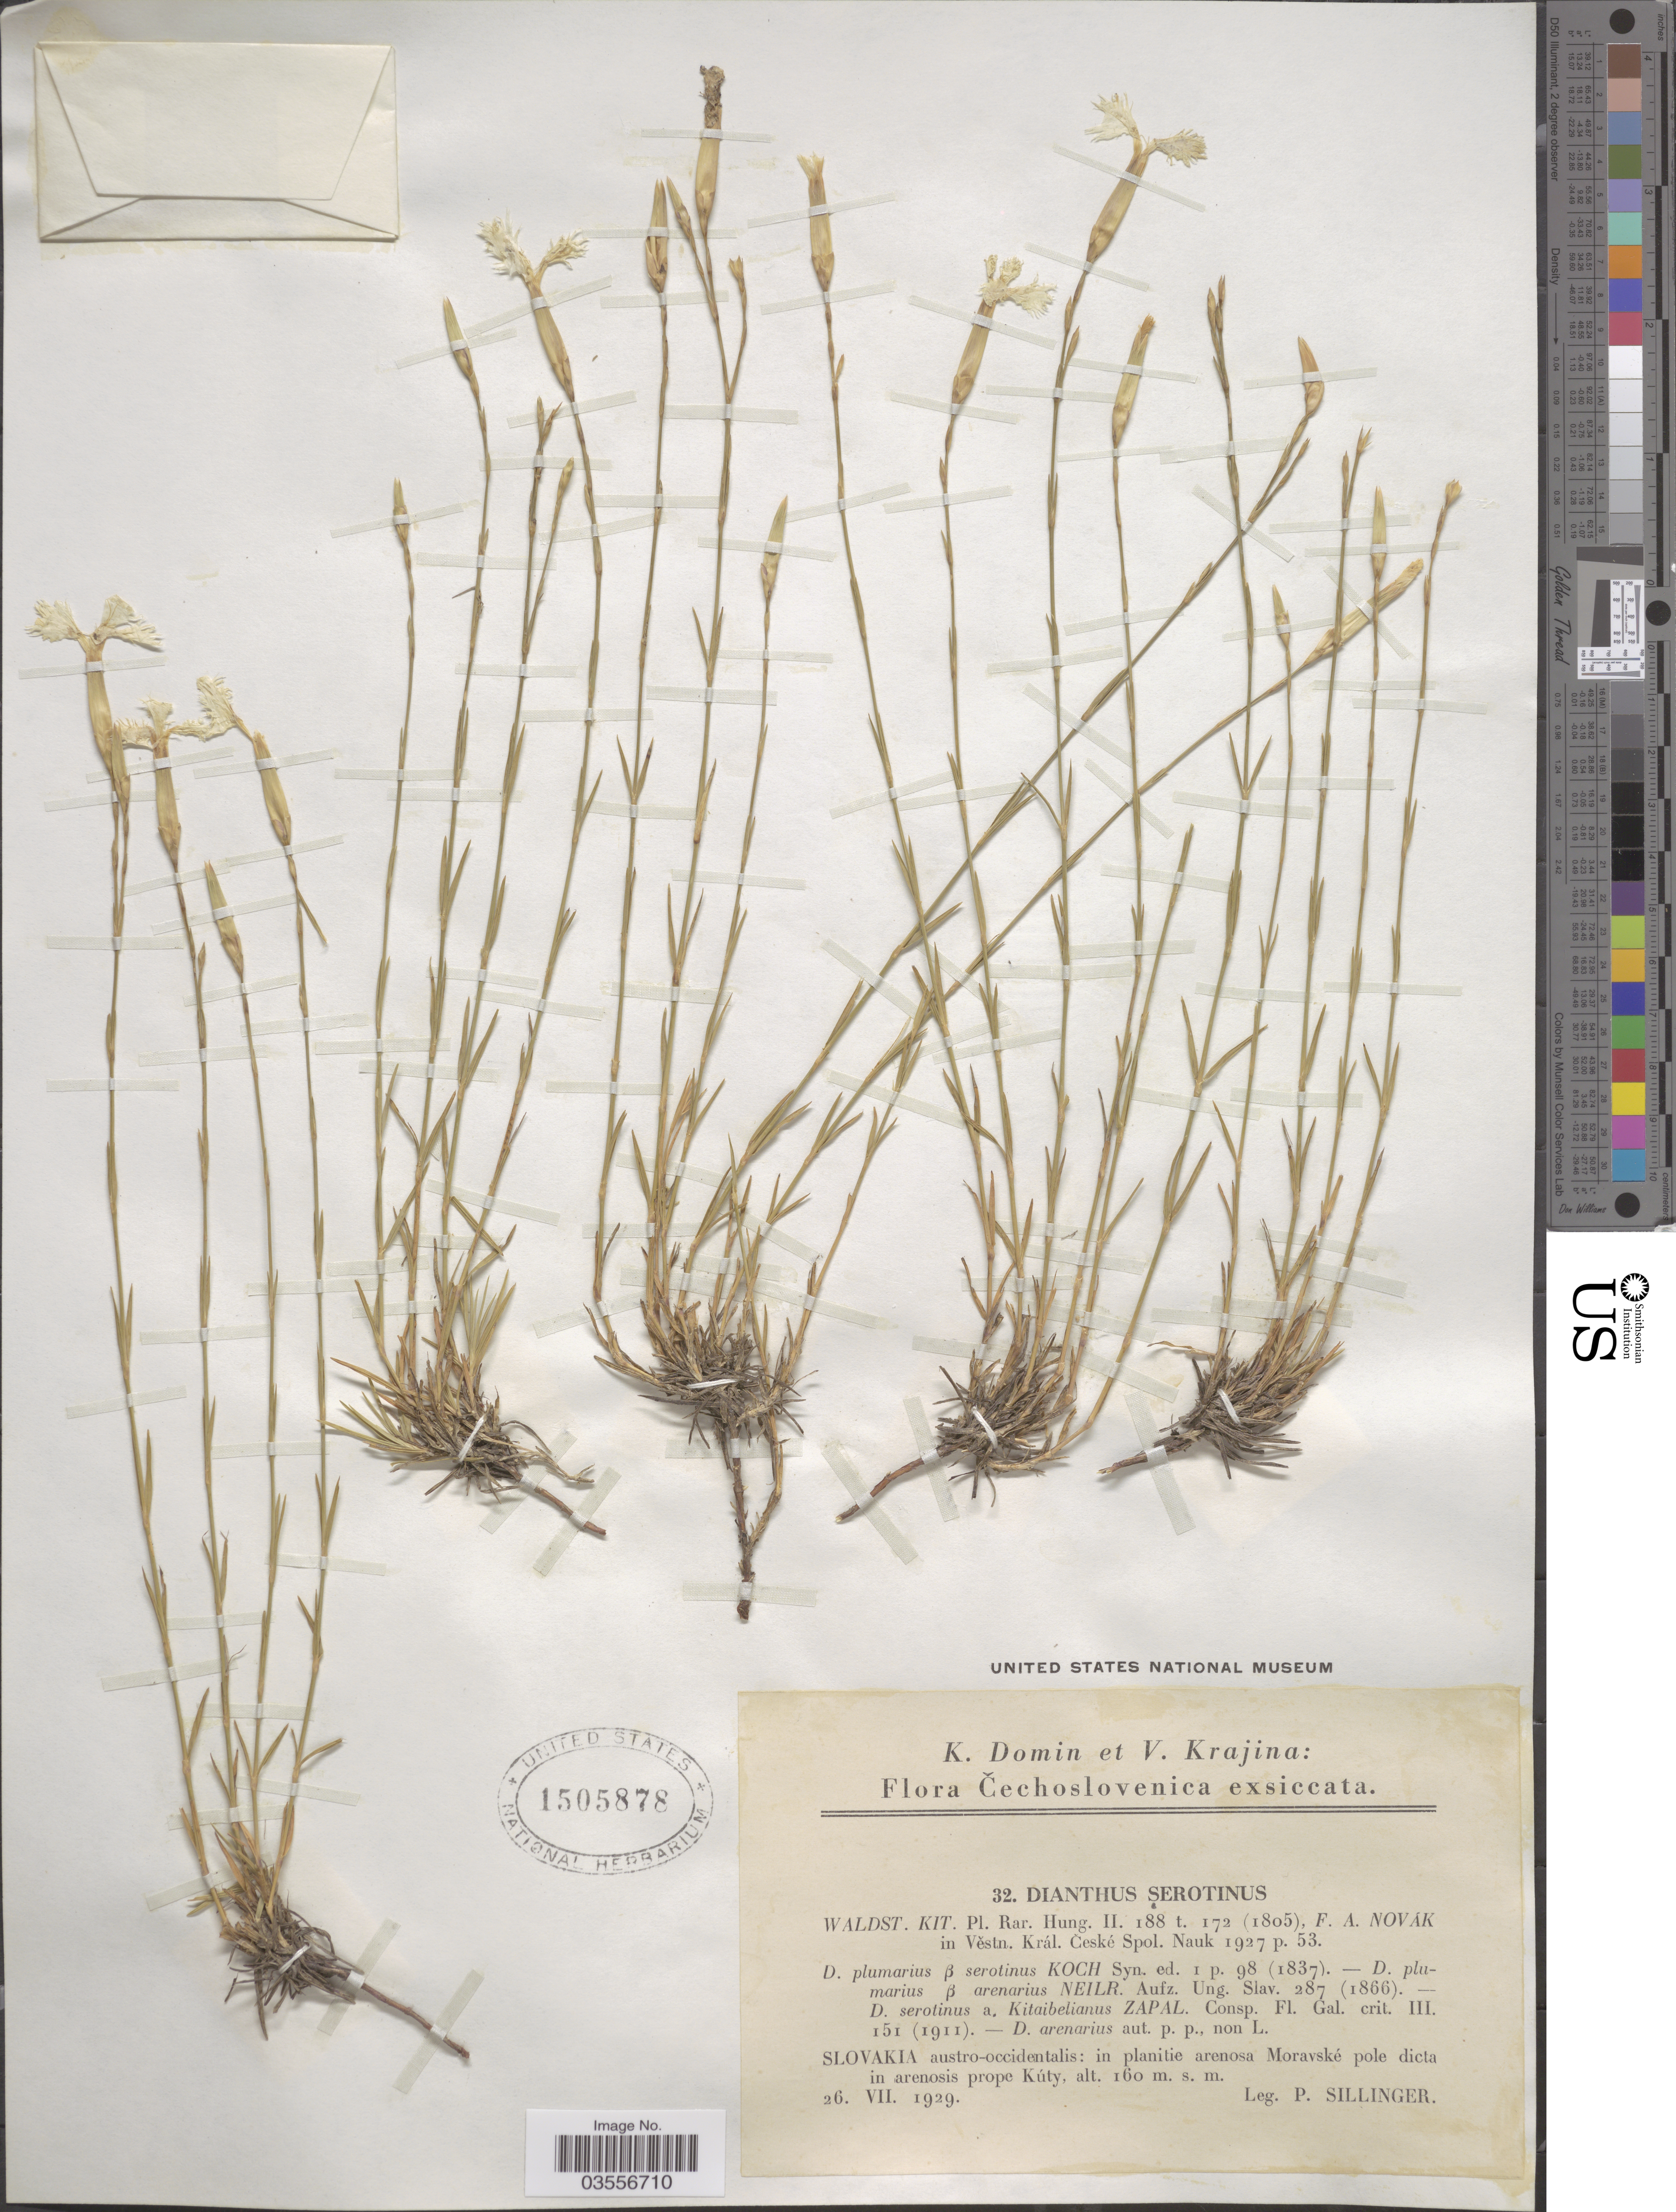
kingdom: Plantae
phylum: Tracheophyta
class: Magnoliopsida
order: Caryophyllales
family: Caryophyllaceae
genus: Dianthus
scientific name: Dianthus serotinus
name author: Waldst. & Kit.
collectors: P. Sillinger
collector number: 32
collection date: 1929-07-26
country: Slovakia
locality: Čechoslovenica. Slovakia austro-occidentalis: in planitie arenosa Moravské pole dicta in arenosis prope Kúty.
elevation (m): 160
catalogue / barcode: US 1505878